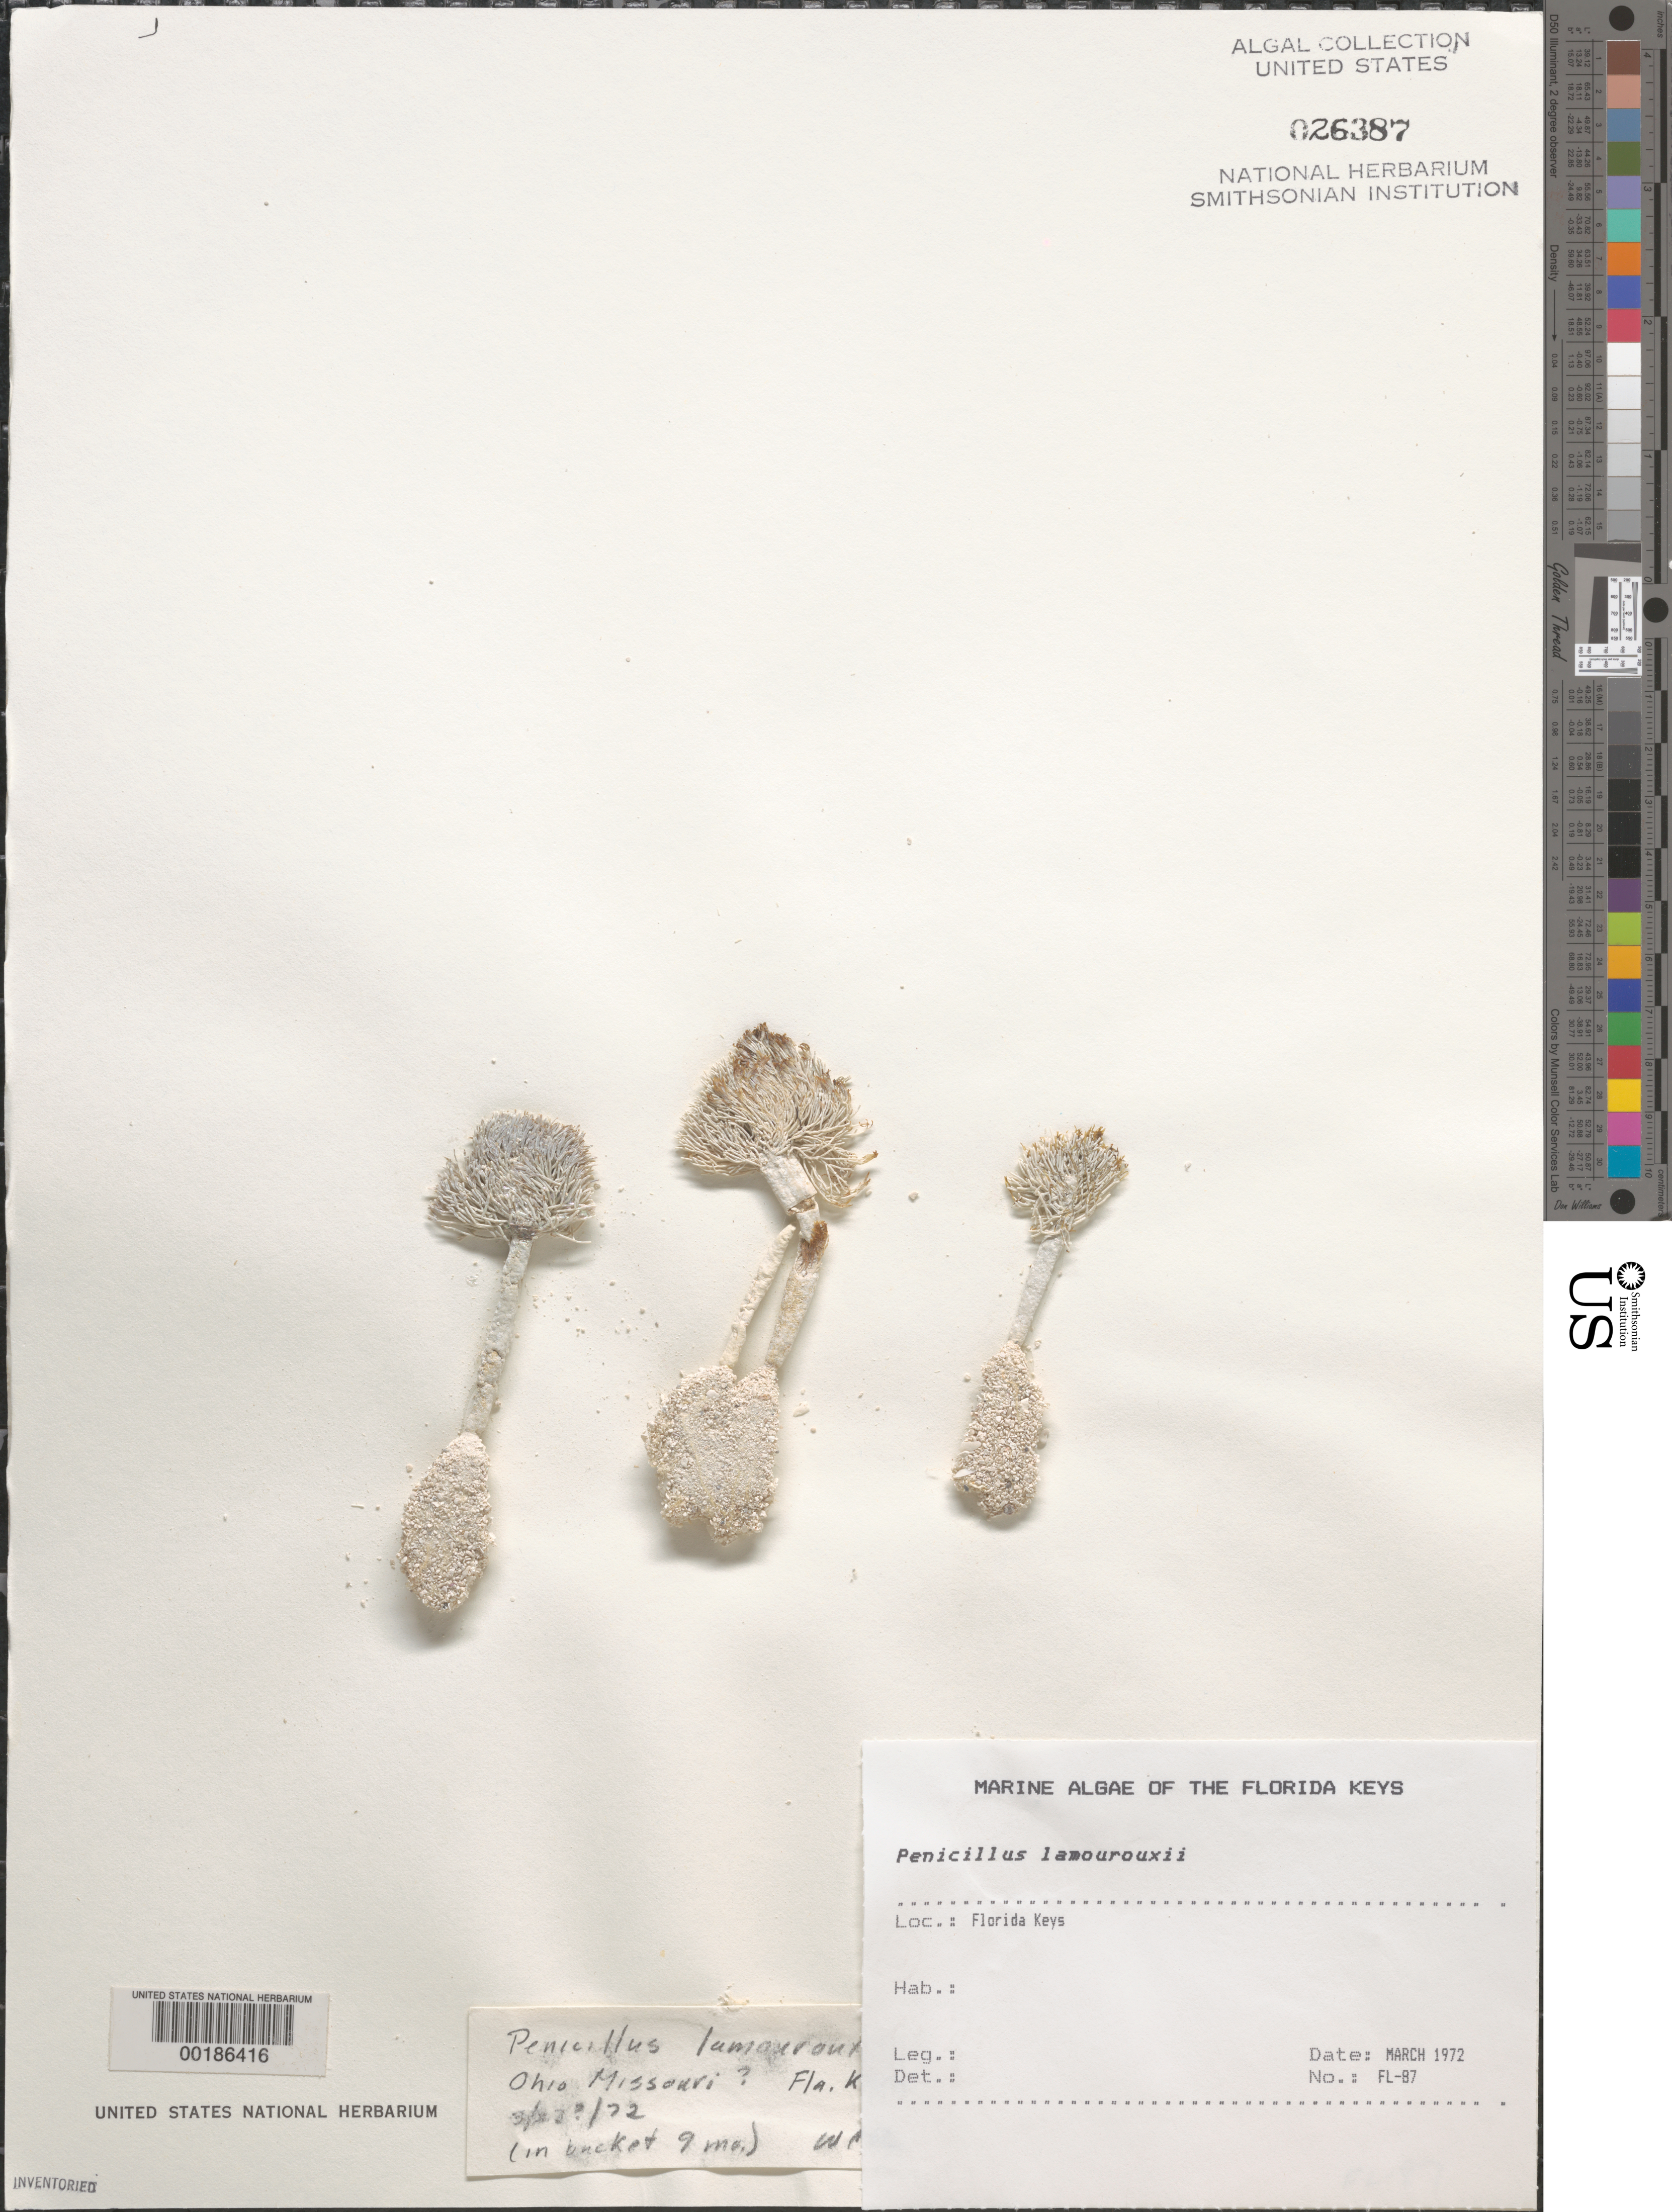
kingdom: Plantae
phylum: Chlorophyta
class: Ulvophyceae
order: Bryopsidales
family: Udoteaceae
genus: Penicillus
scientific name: Penicillus lamourouxii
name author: Decne.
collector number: FL-87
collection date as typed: Mar 1972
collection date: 1972-03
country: United States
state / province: Florida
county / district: Monroe County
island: Ohio Key - Missouri Key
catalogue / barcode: US 26387